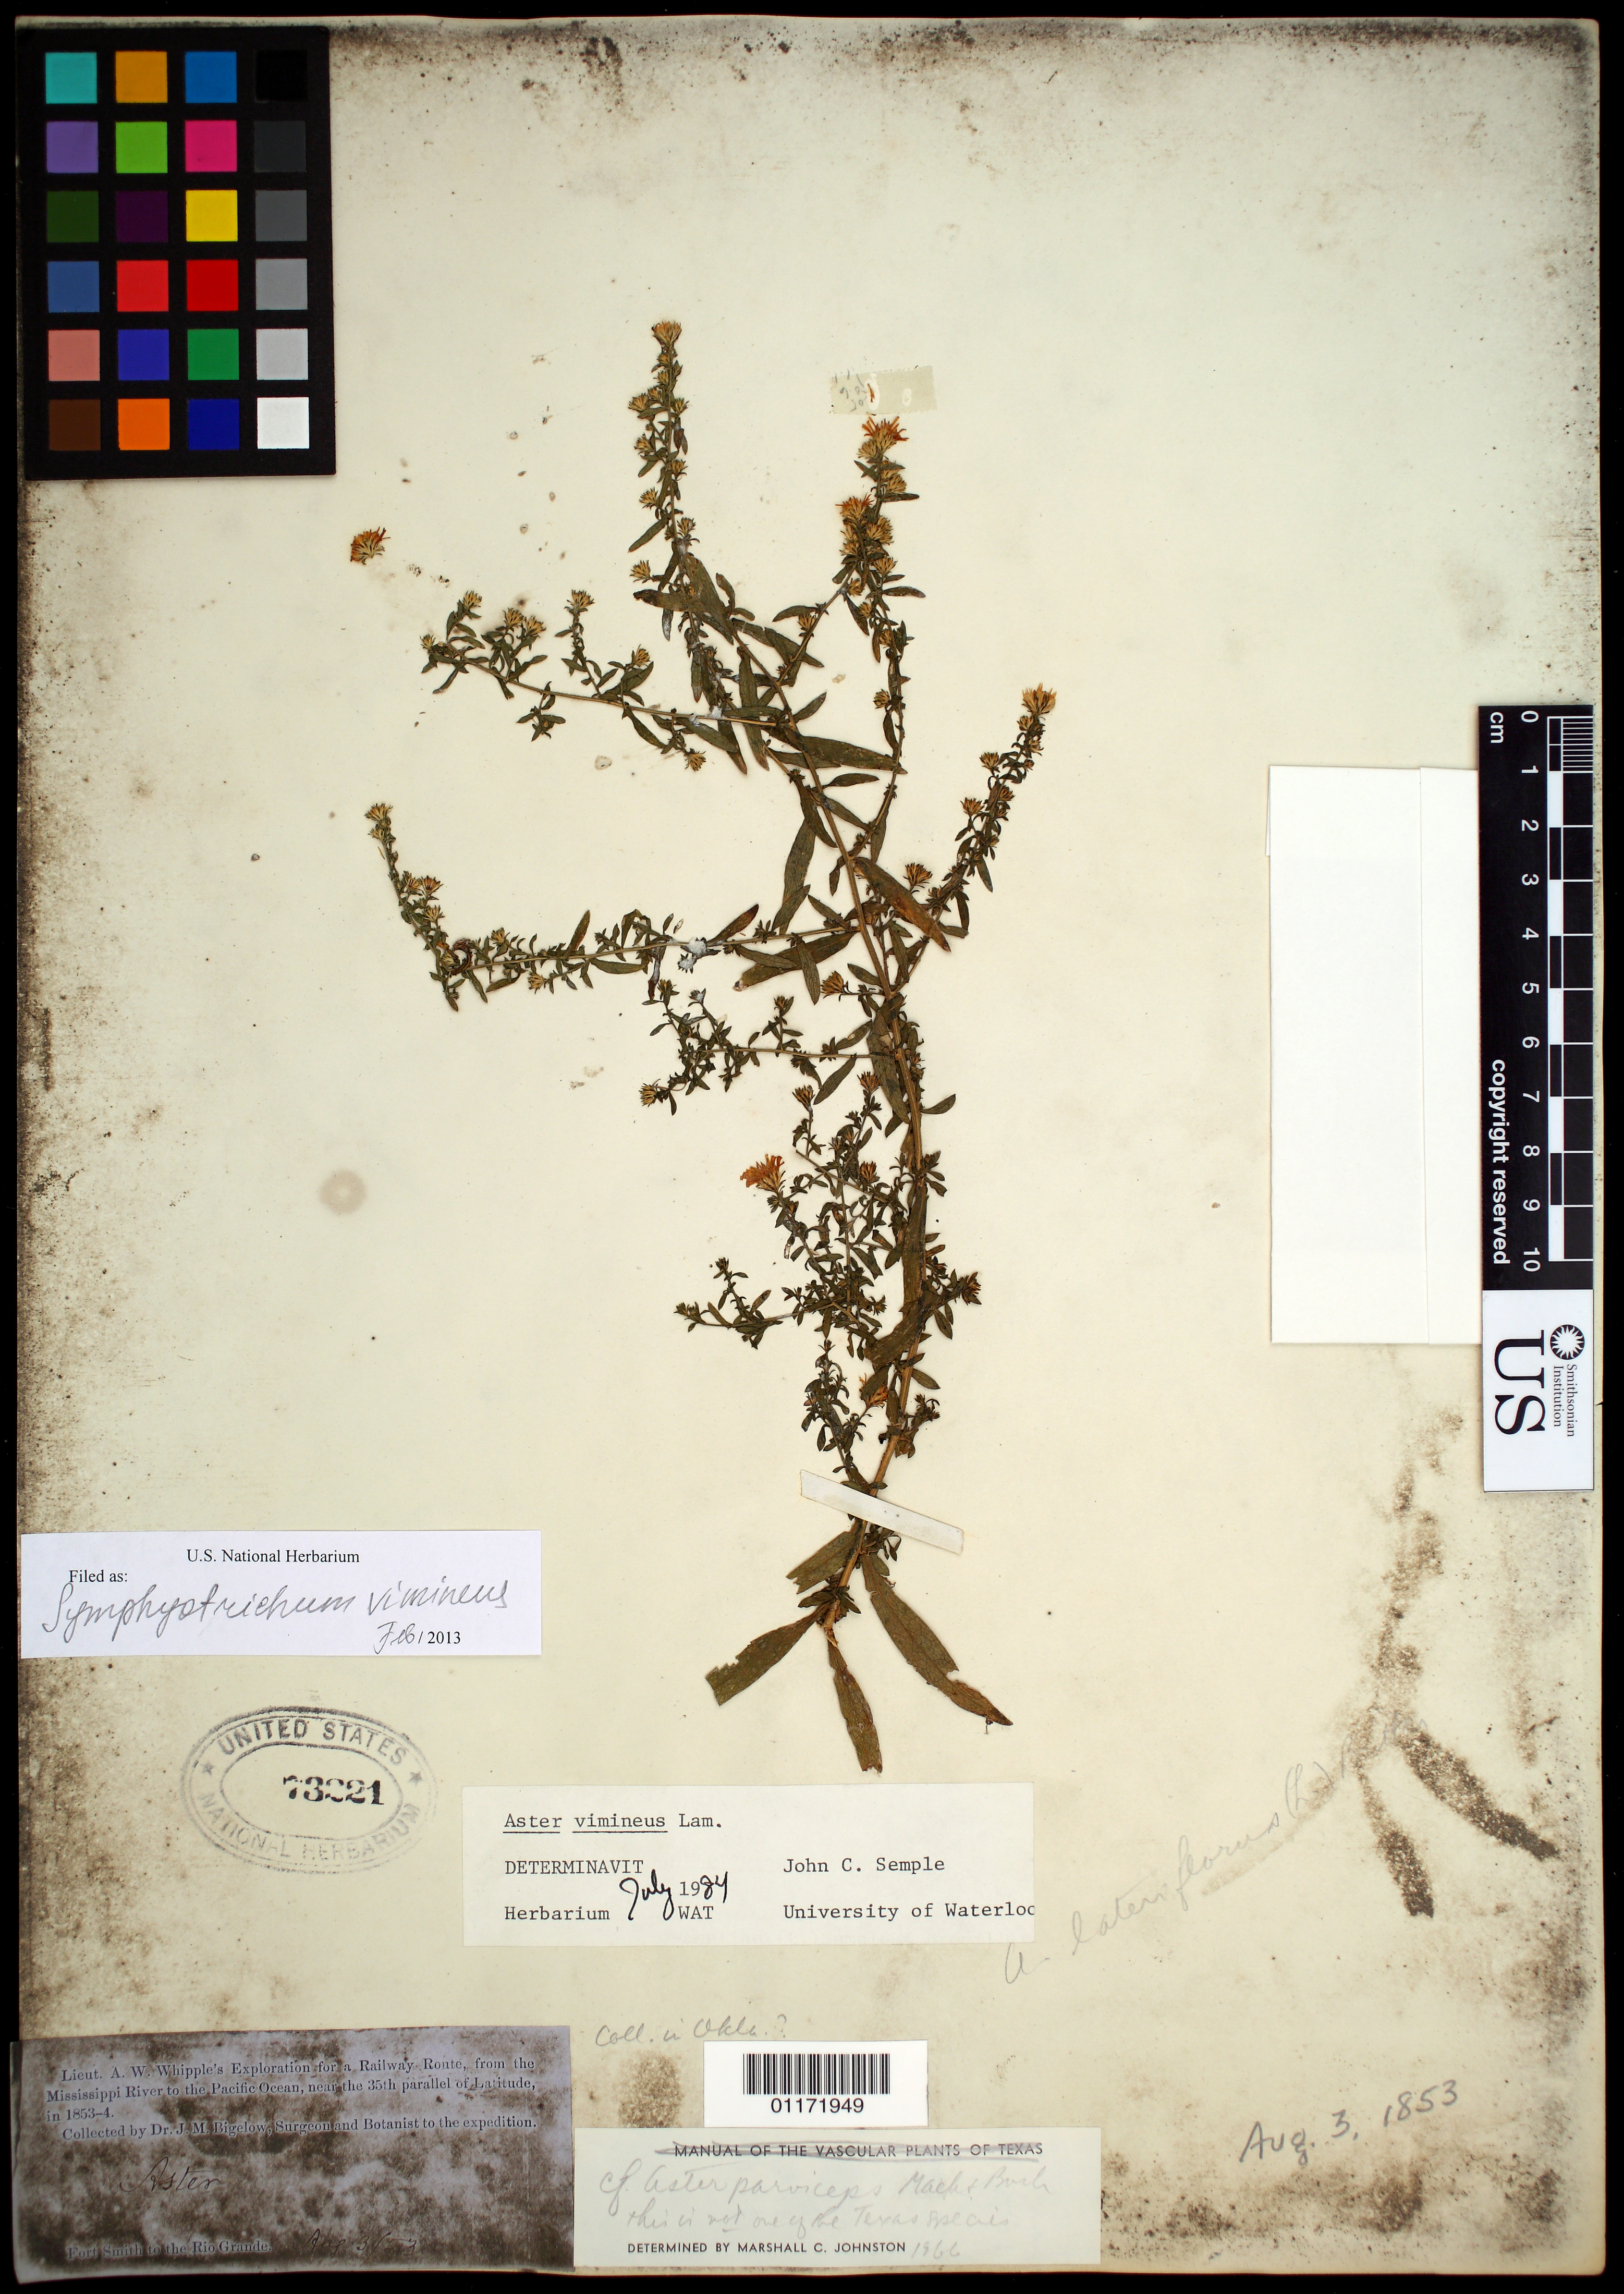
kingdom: Plantae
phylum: Tracheophyta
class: Magnoliopsida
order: Asterales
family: Asteraceae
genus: Symphyotrichum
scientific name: Symphyotrichum racemosum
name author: (Elliott) G.L. Nesom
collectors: J. M. Bigelow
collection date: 1953-08-03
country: United States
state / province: Oklahoma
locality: Fort Smith to the Rio Grande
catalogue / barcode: US 73221